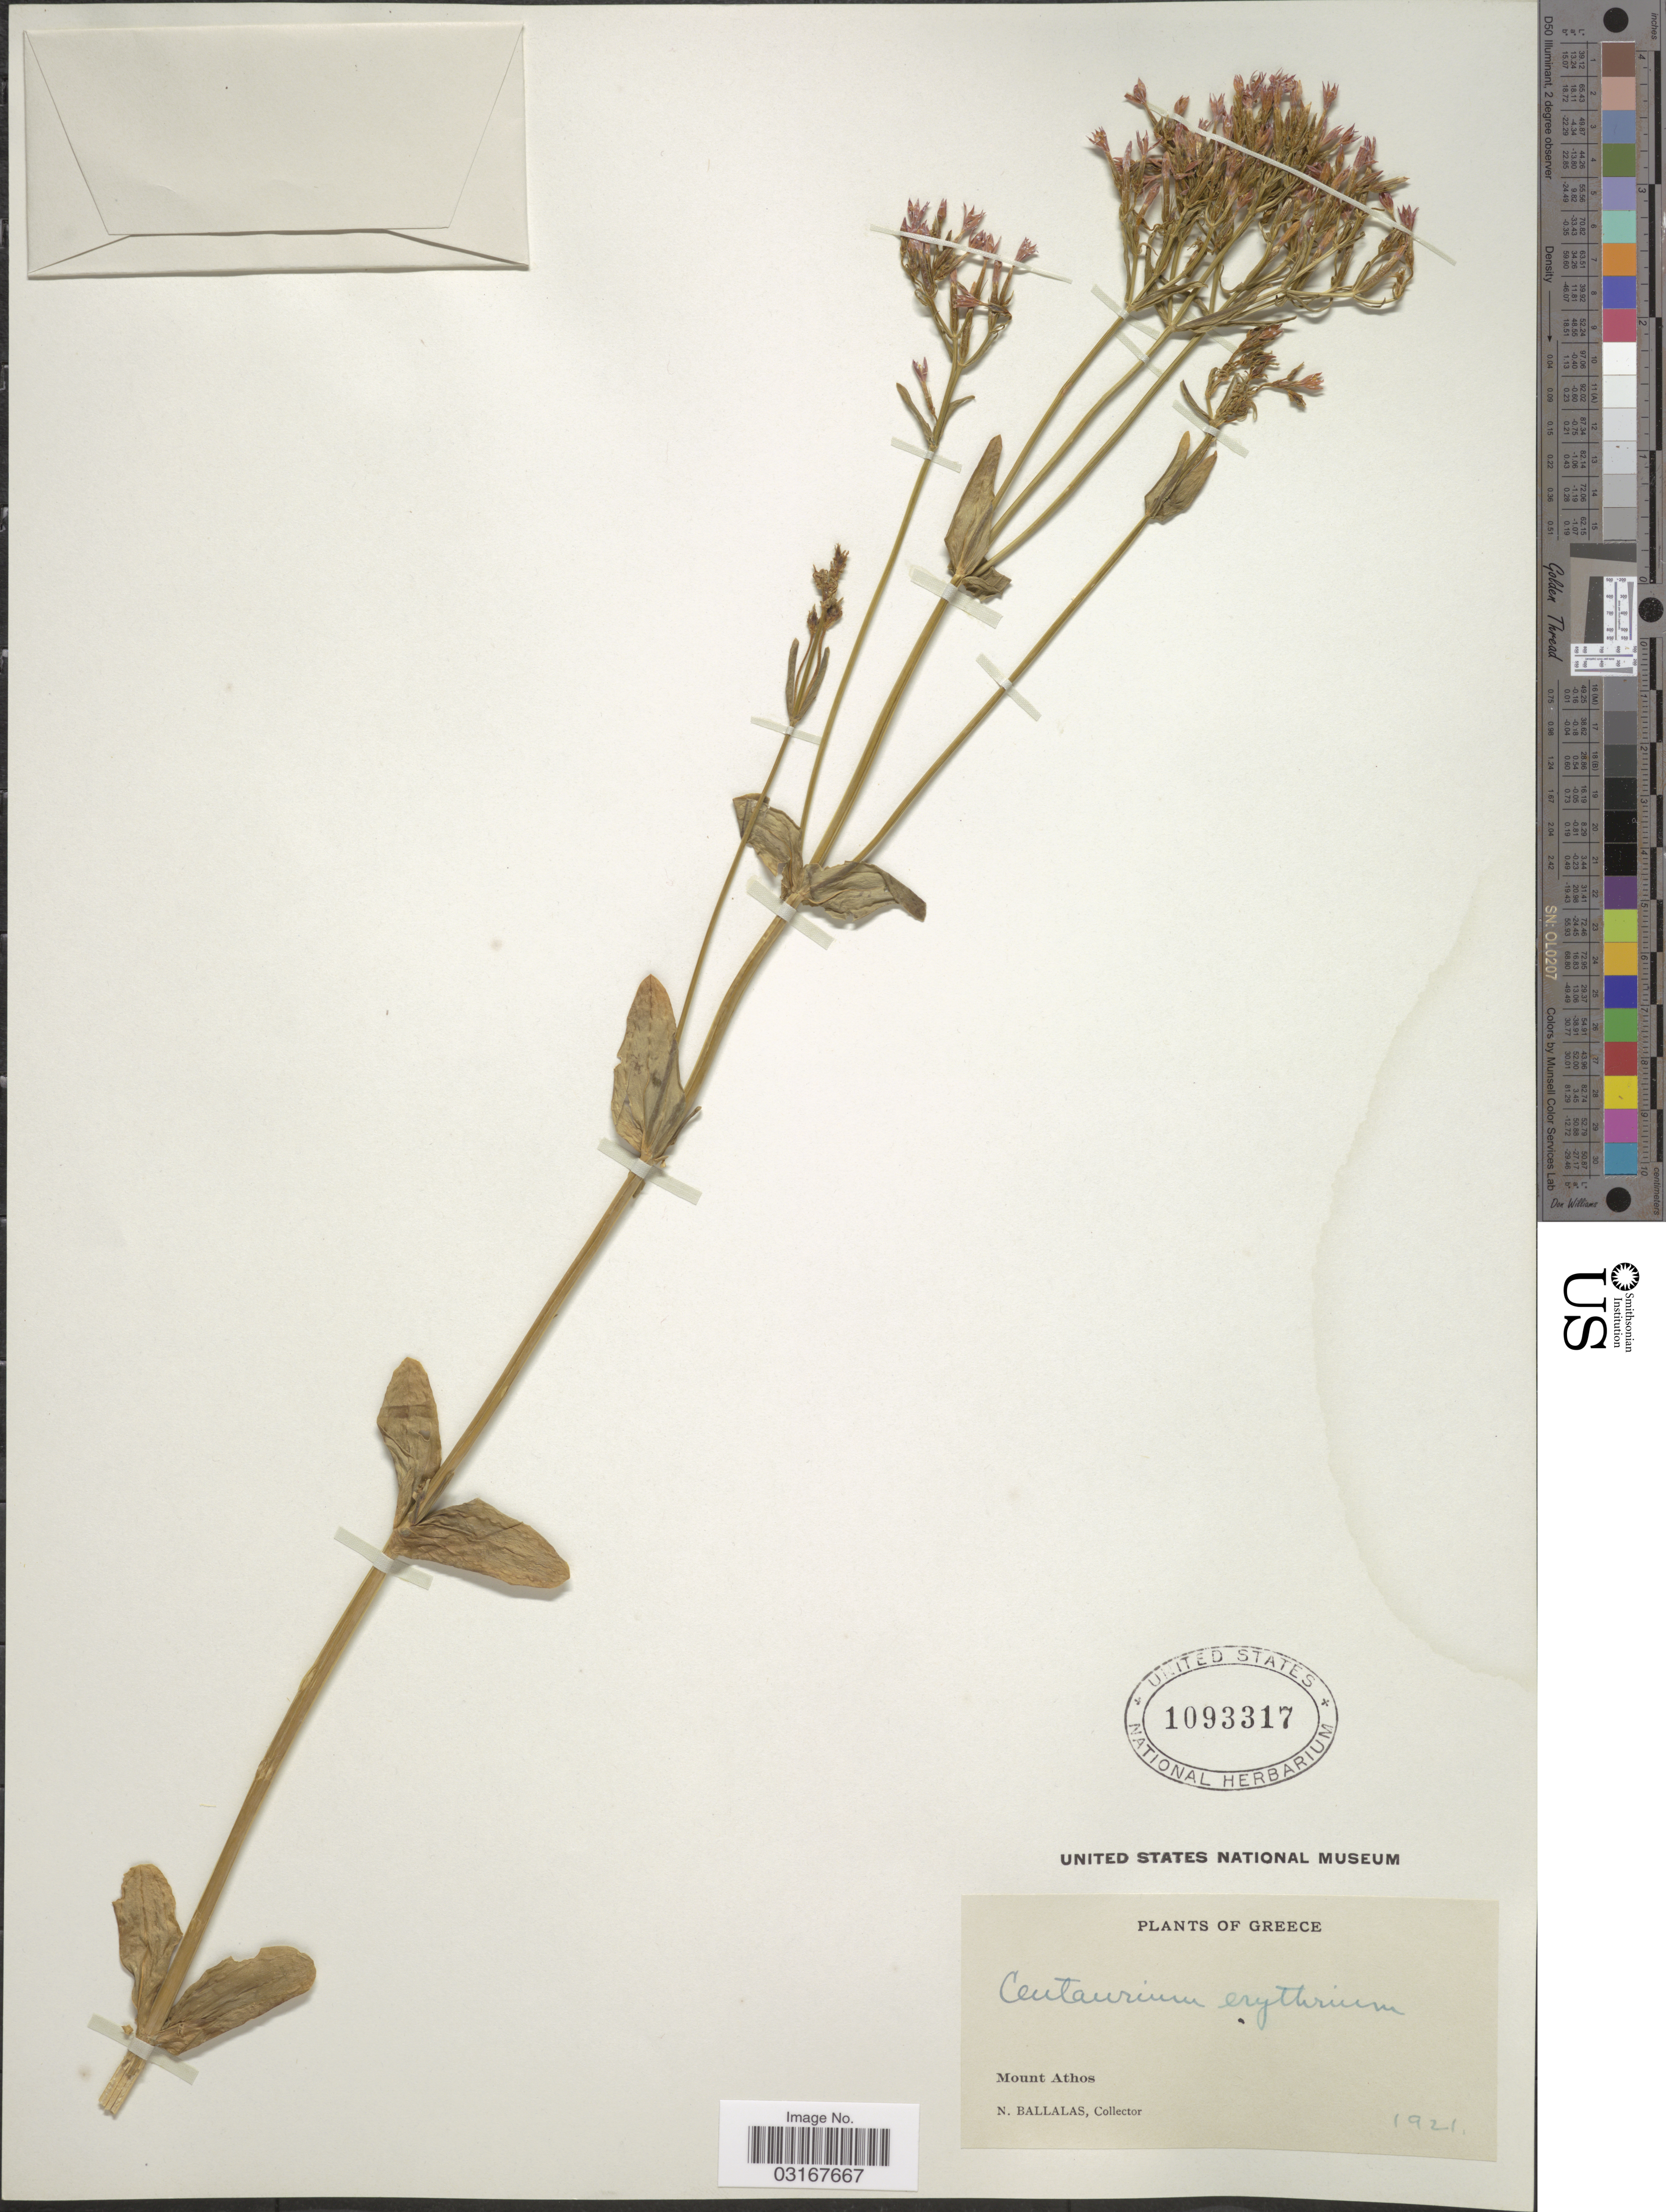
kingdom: Plantae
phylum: Tracheophyta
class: Magnoliopsida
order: Gentianales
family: Gentianaceae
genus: Centaurium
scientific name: Centaurium erythraea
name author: Rafn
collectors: N. Ballalas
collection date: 1921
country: Greece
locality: Mount Athos.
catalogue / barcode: US 1093317